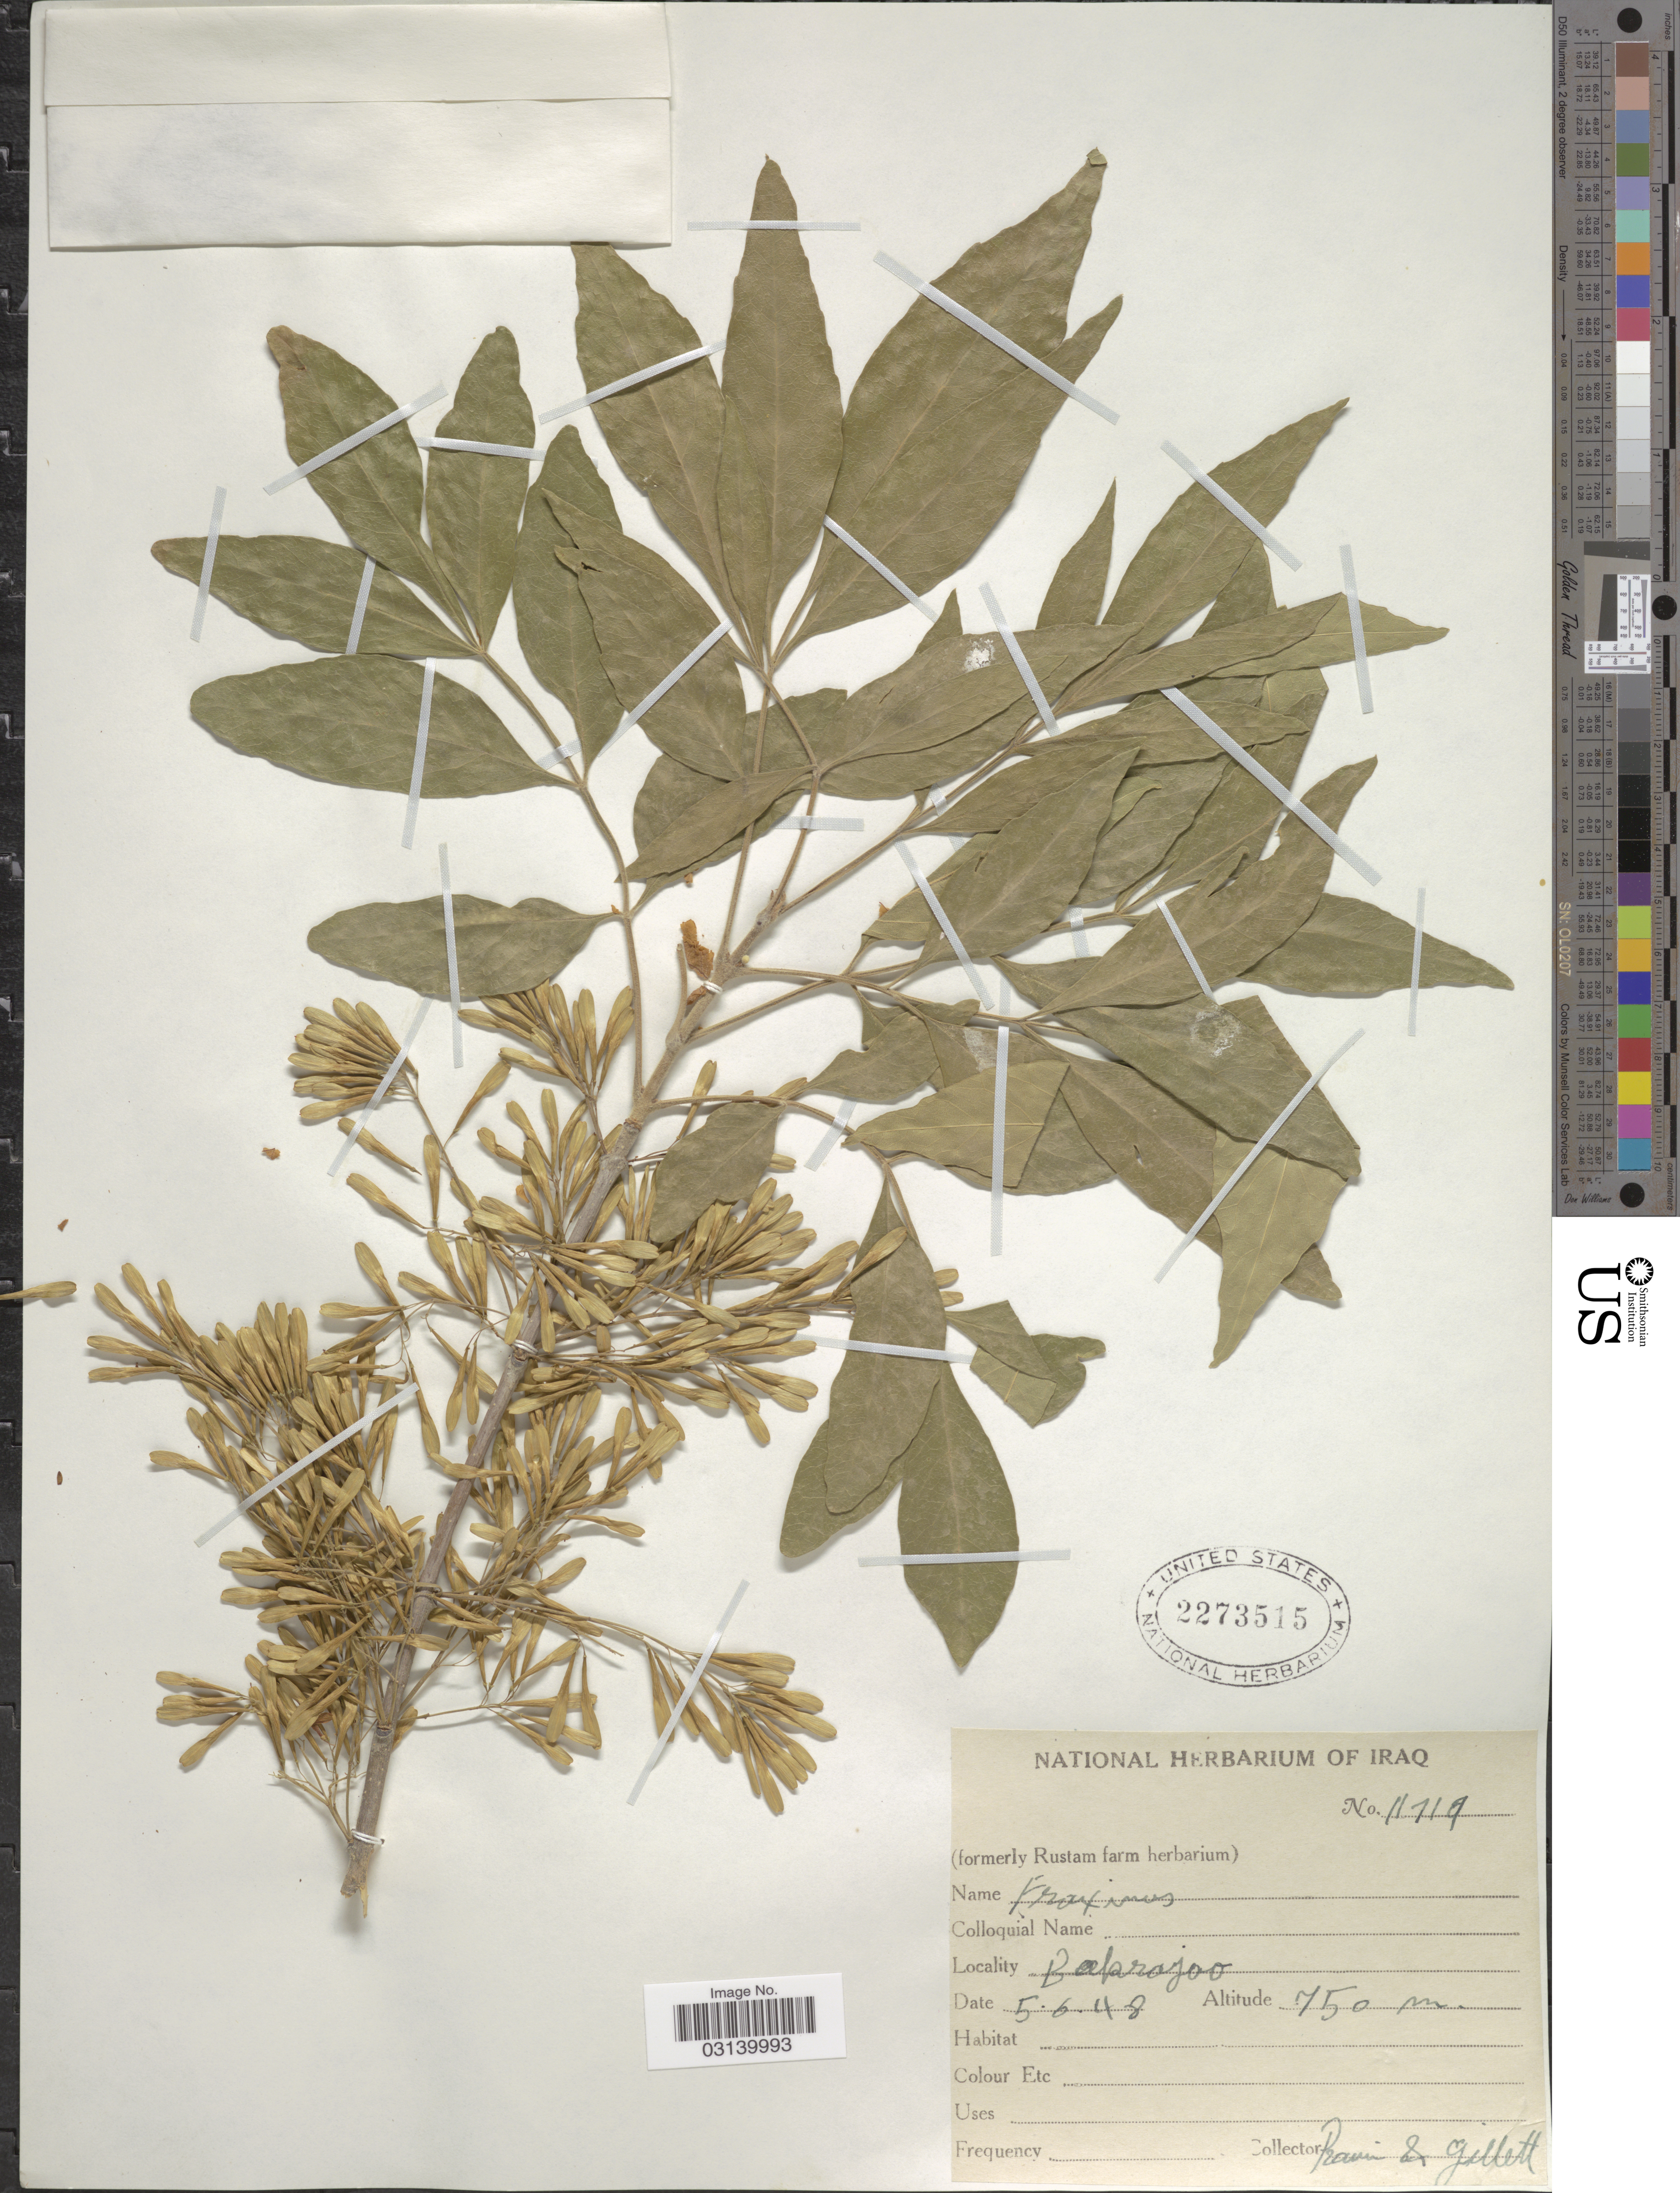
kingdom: Plantae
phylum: Tracheophyta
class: Magnoliopsida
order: Lamiales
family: Oleaceae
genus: Fraxinus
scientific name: Fraxinus sp.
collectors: -. Rawi & Gillett, --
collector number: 11719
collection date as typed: Transcribed d/m/y: 5/6/48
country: Iraq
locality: Bakrojoo.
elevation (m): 750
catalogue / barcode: US 2273515